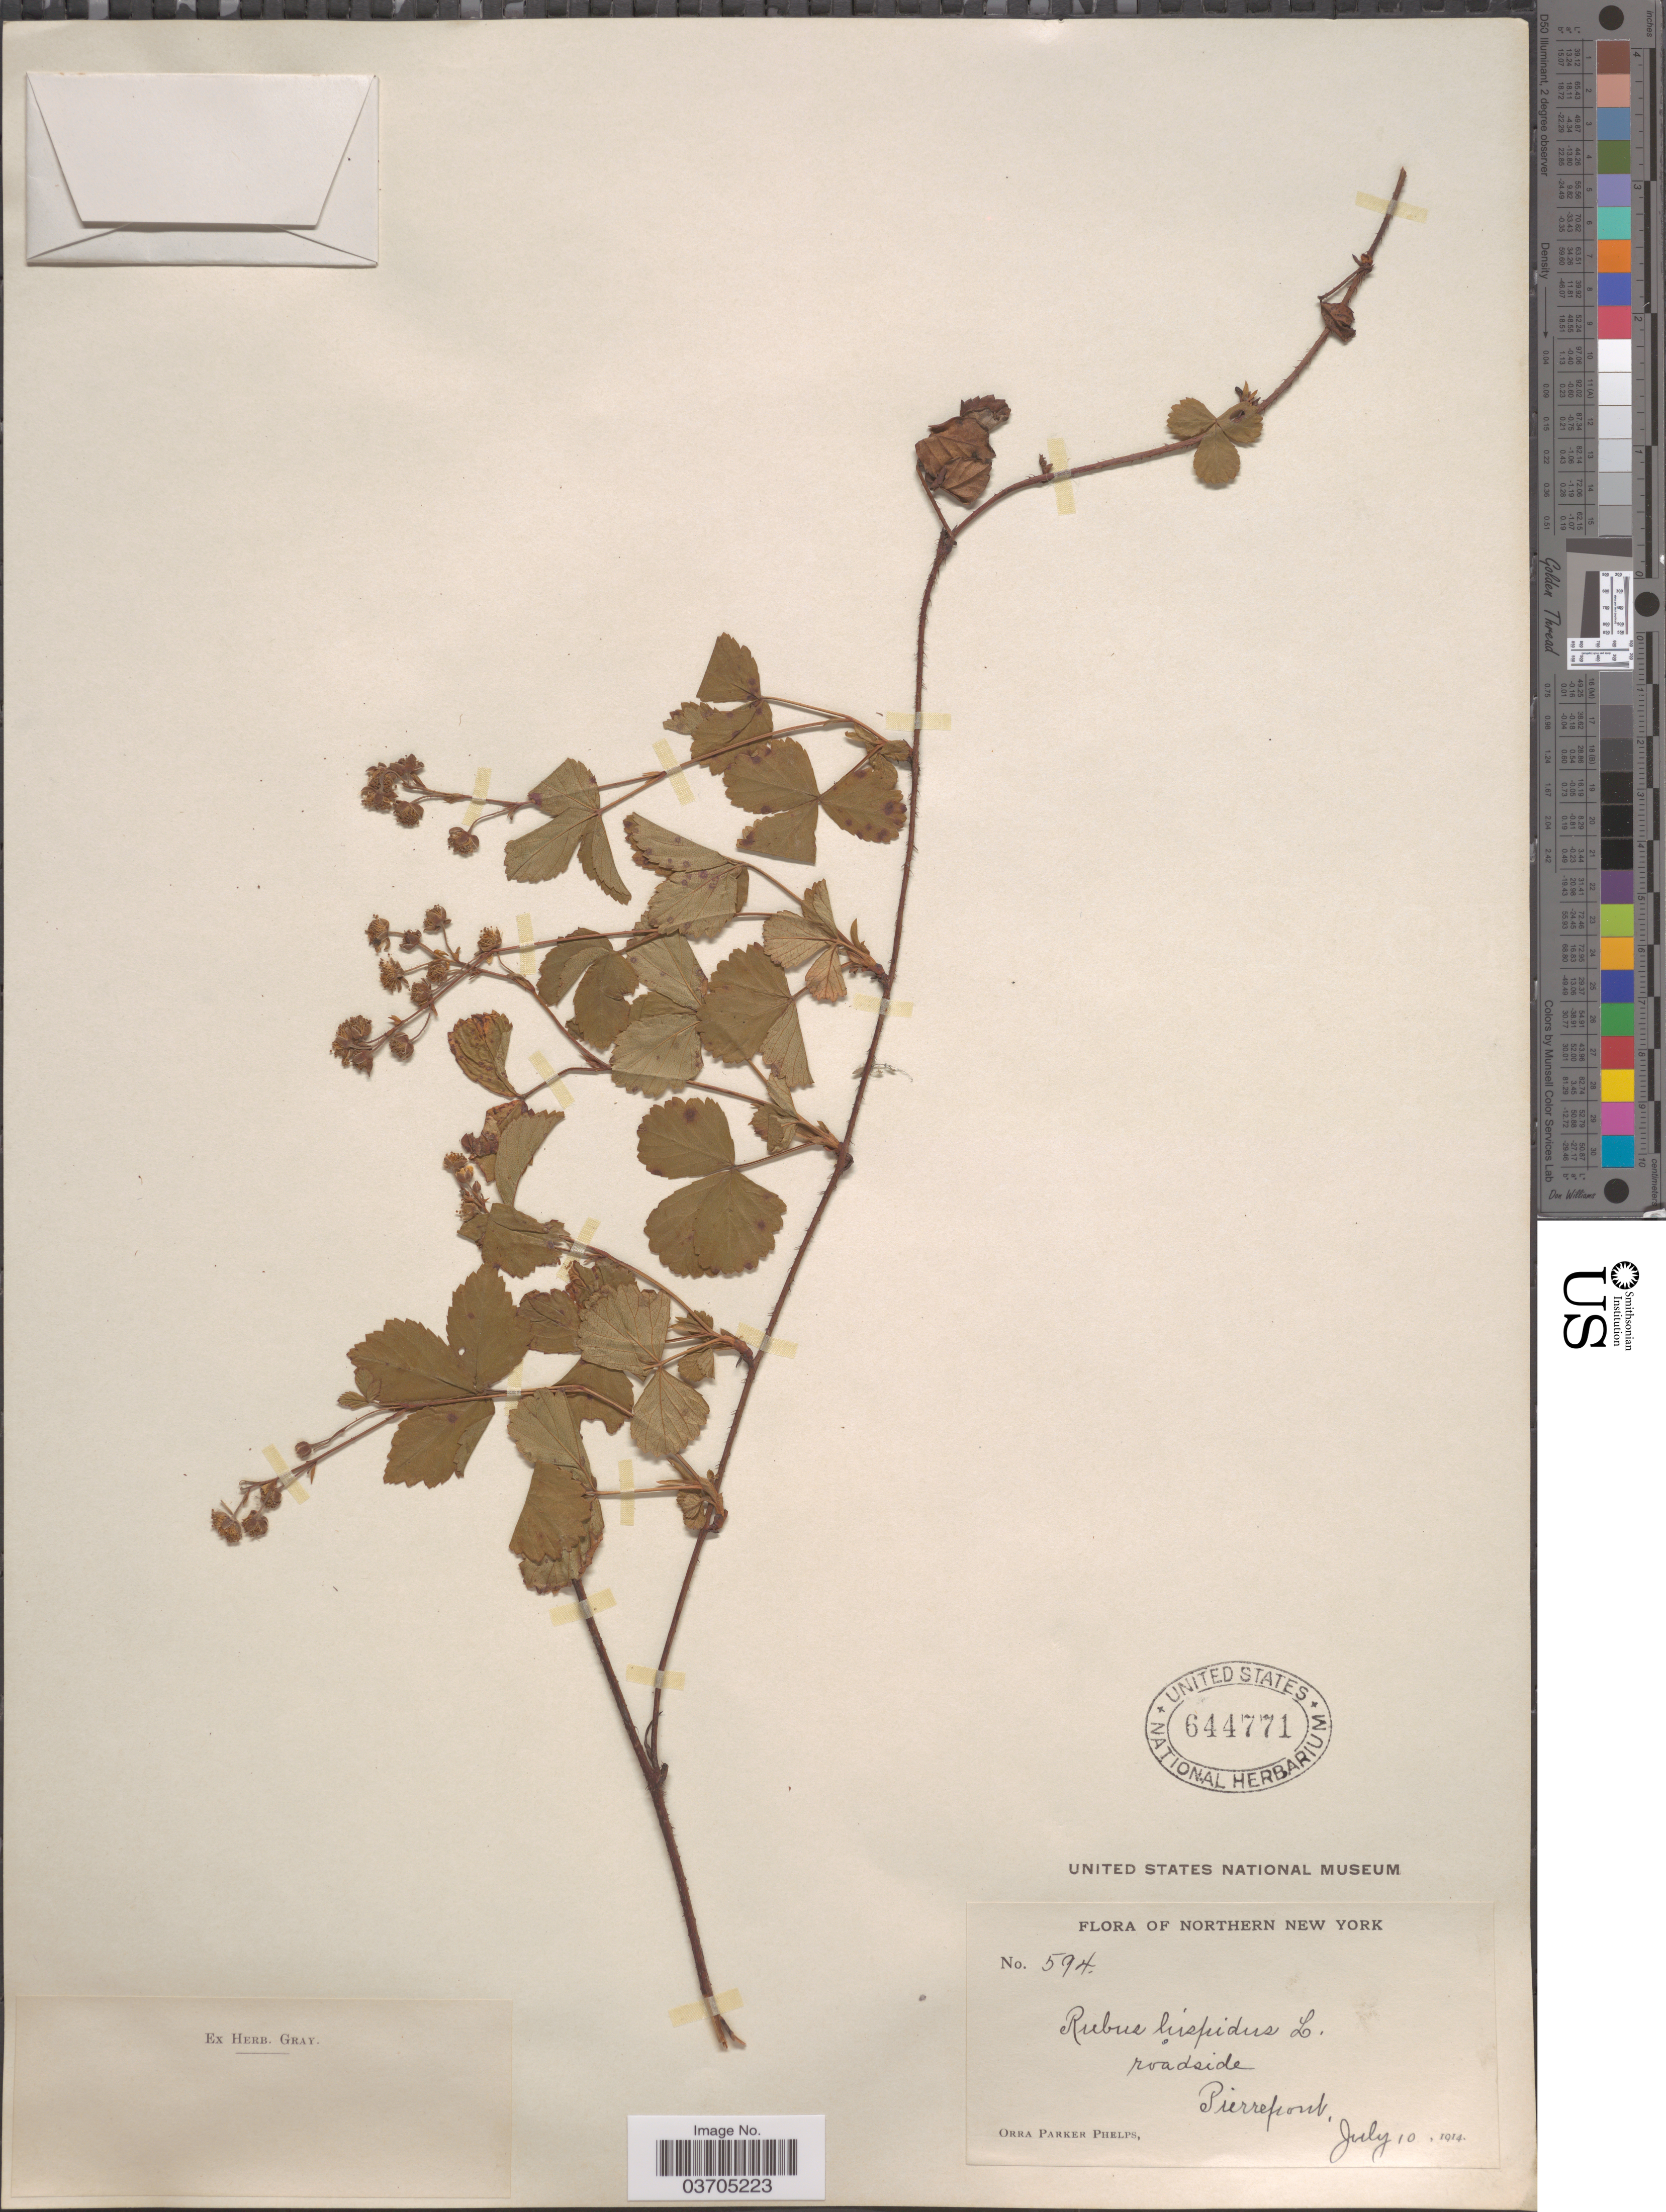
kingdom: Plantae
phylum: Tracheophyta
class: Magnoliopsida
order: Rosales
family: Rosaceae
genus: Rubus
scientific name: Rubus hispidus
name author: L.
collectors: O. P. Phelps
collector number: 594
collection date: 1914-07-10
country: United States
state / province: New York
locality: Northern New York. Pierrepont.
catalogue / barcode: US 644771